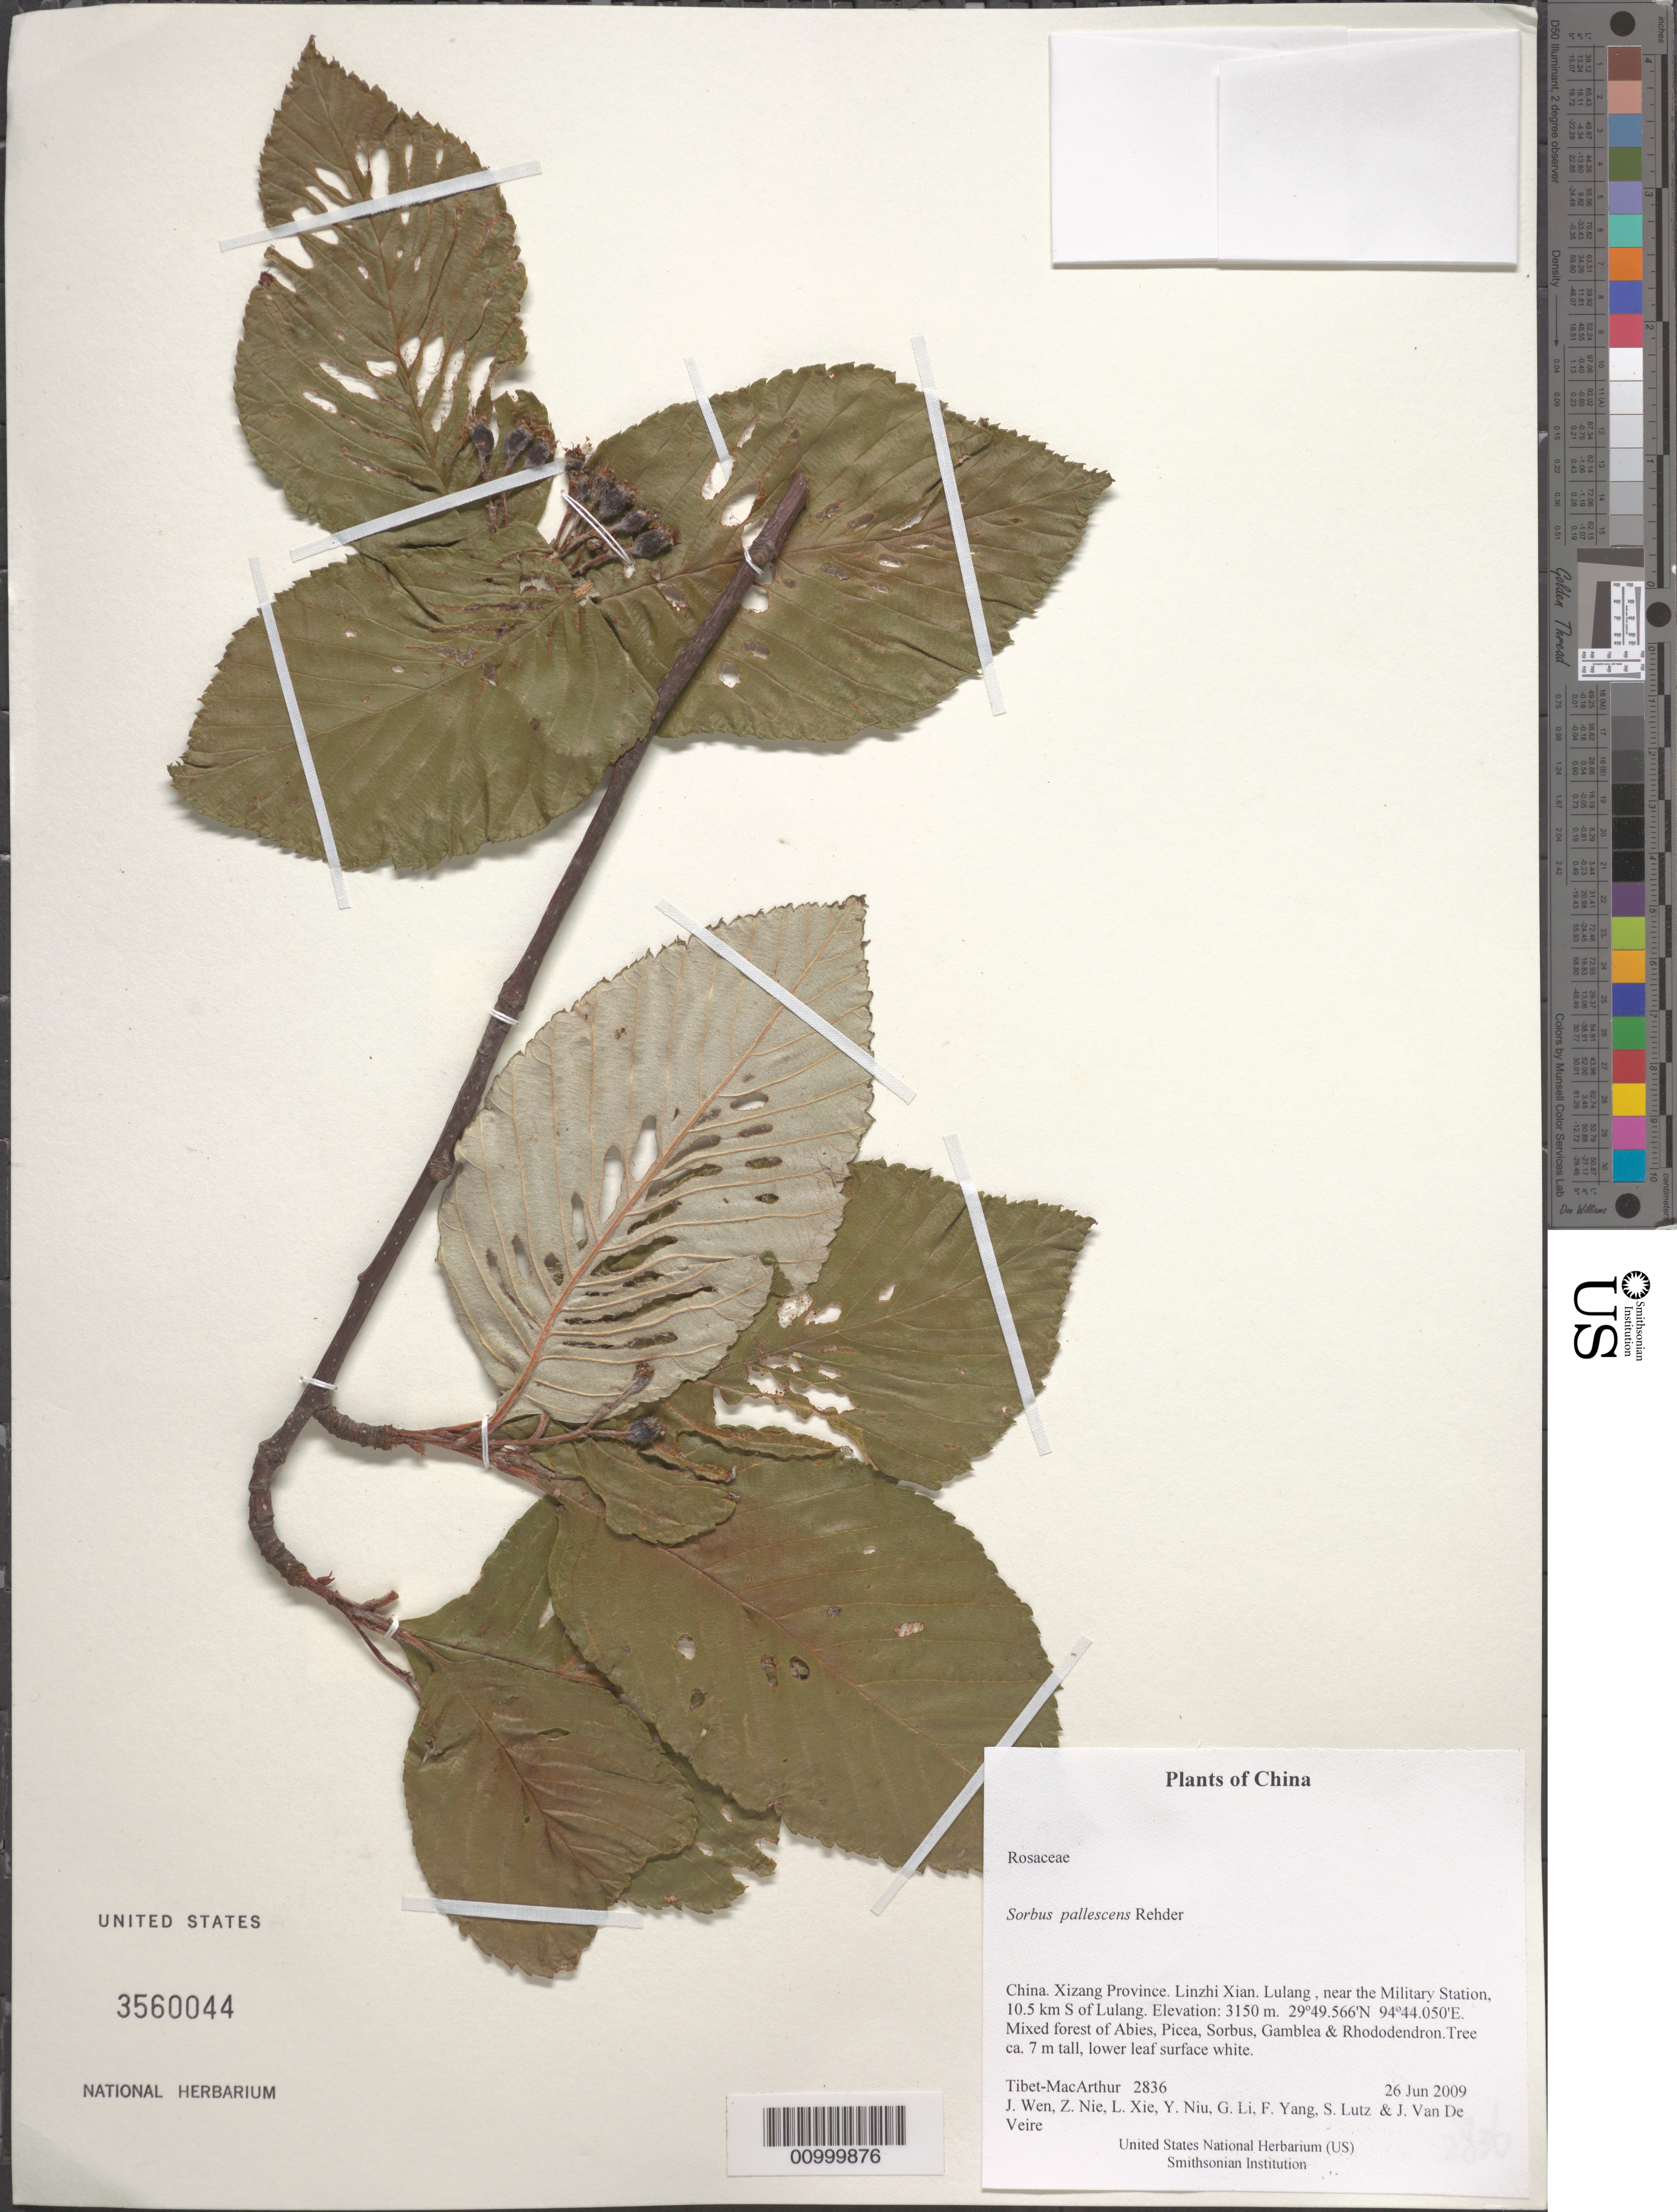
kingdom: Plantae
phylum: Tracheophyta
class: Magnoliopsida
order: Rosales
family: Rosaceae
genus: Sorbus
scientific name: Sorbus pallescens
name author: Rehder in Sarg.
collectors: Tibet-MacArthur, J. Wen, Z. Nie, L. Xie, Y. Niu, G. Li, F. Yang, S. Lutz & J. Van De Veire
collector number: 2836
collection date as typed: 26 Jun 2009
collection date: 2009-06-26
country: China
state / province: Xizang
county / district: Linzhi Xian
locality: Lulang , near the Military Station, 10.5 km S of Lulang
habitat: Mixed forest of Abies, Picea, Sorbus, Gamblea & Rhododendron.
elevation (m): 3150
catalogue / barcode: US 3560044